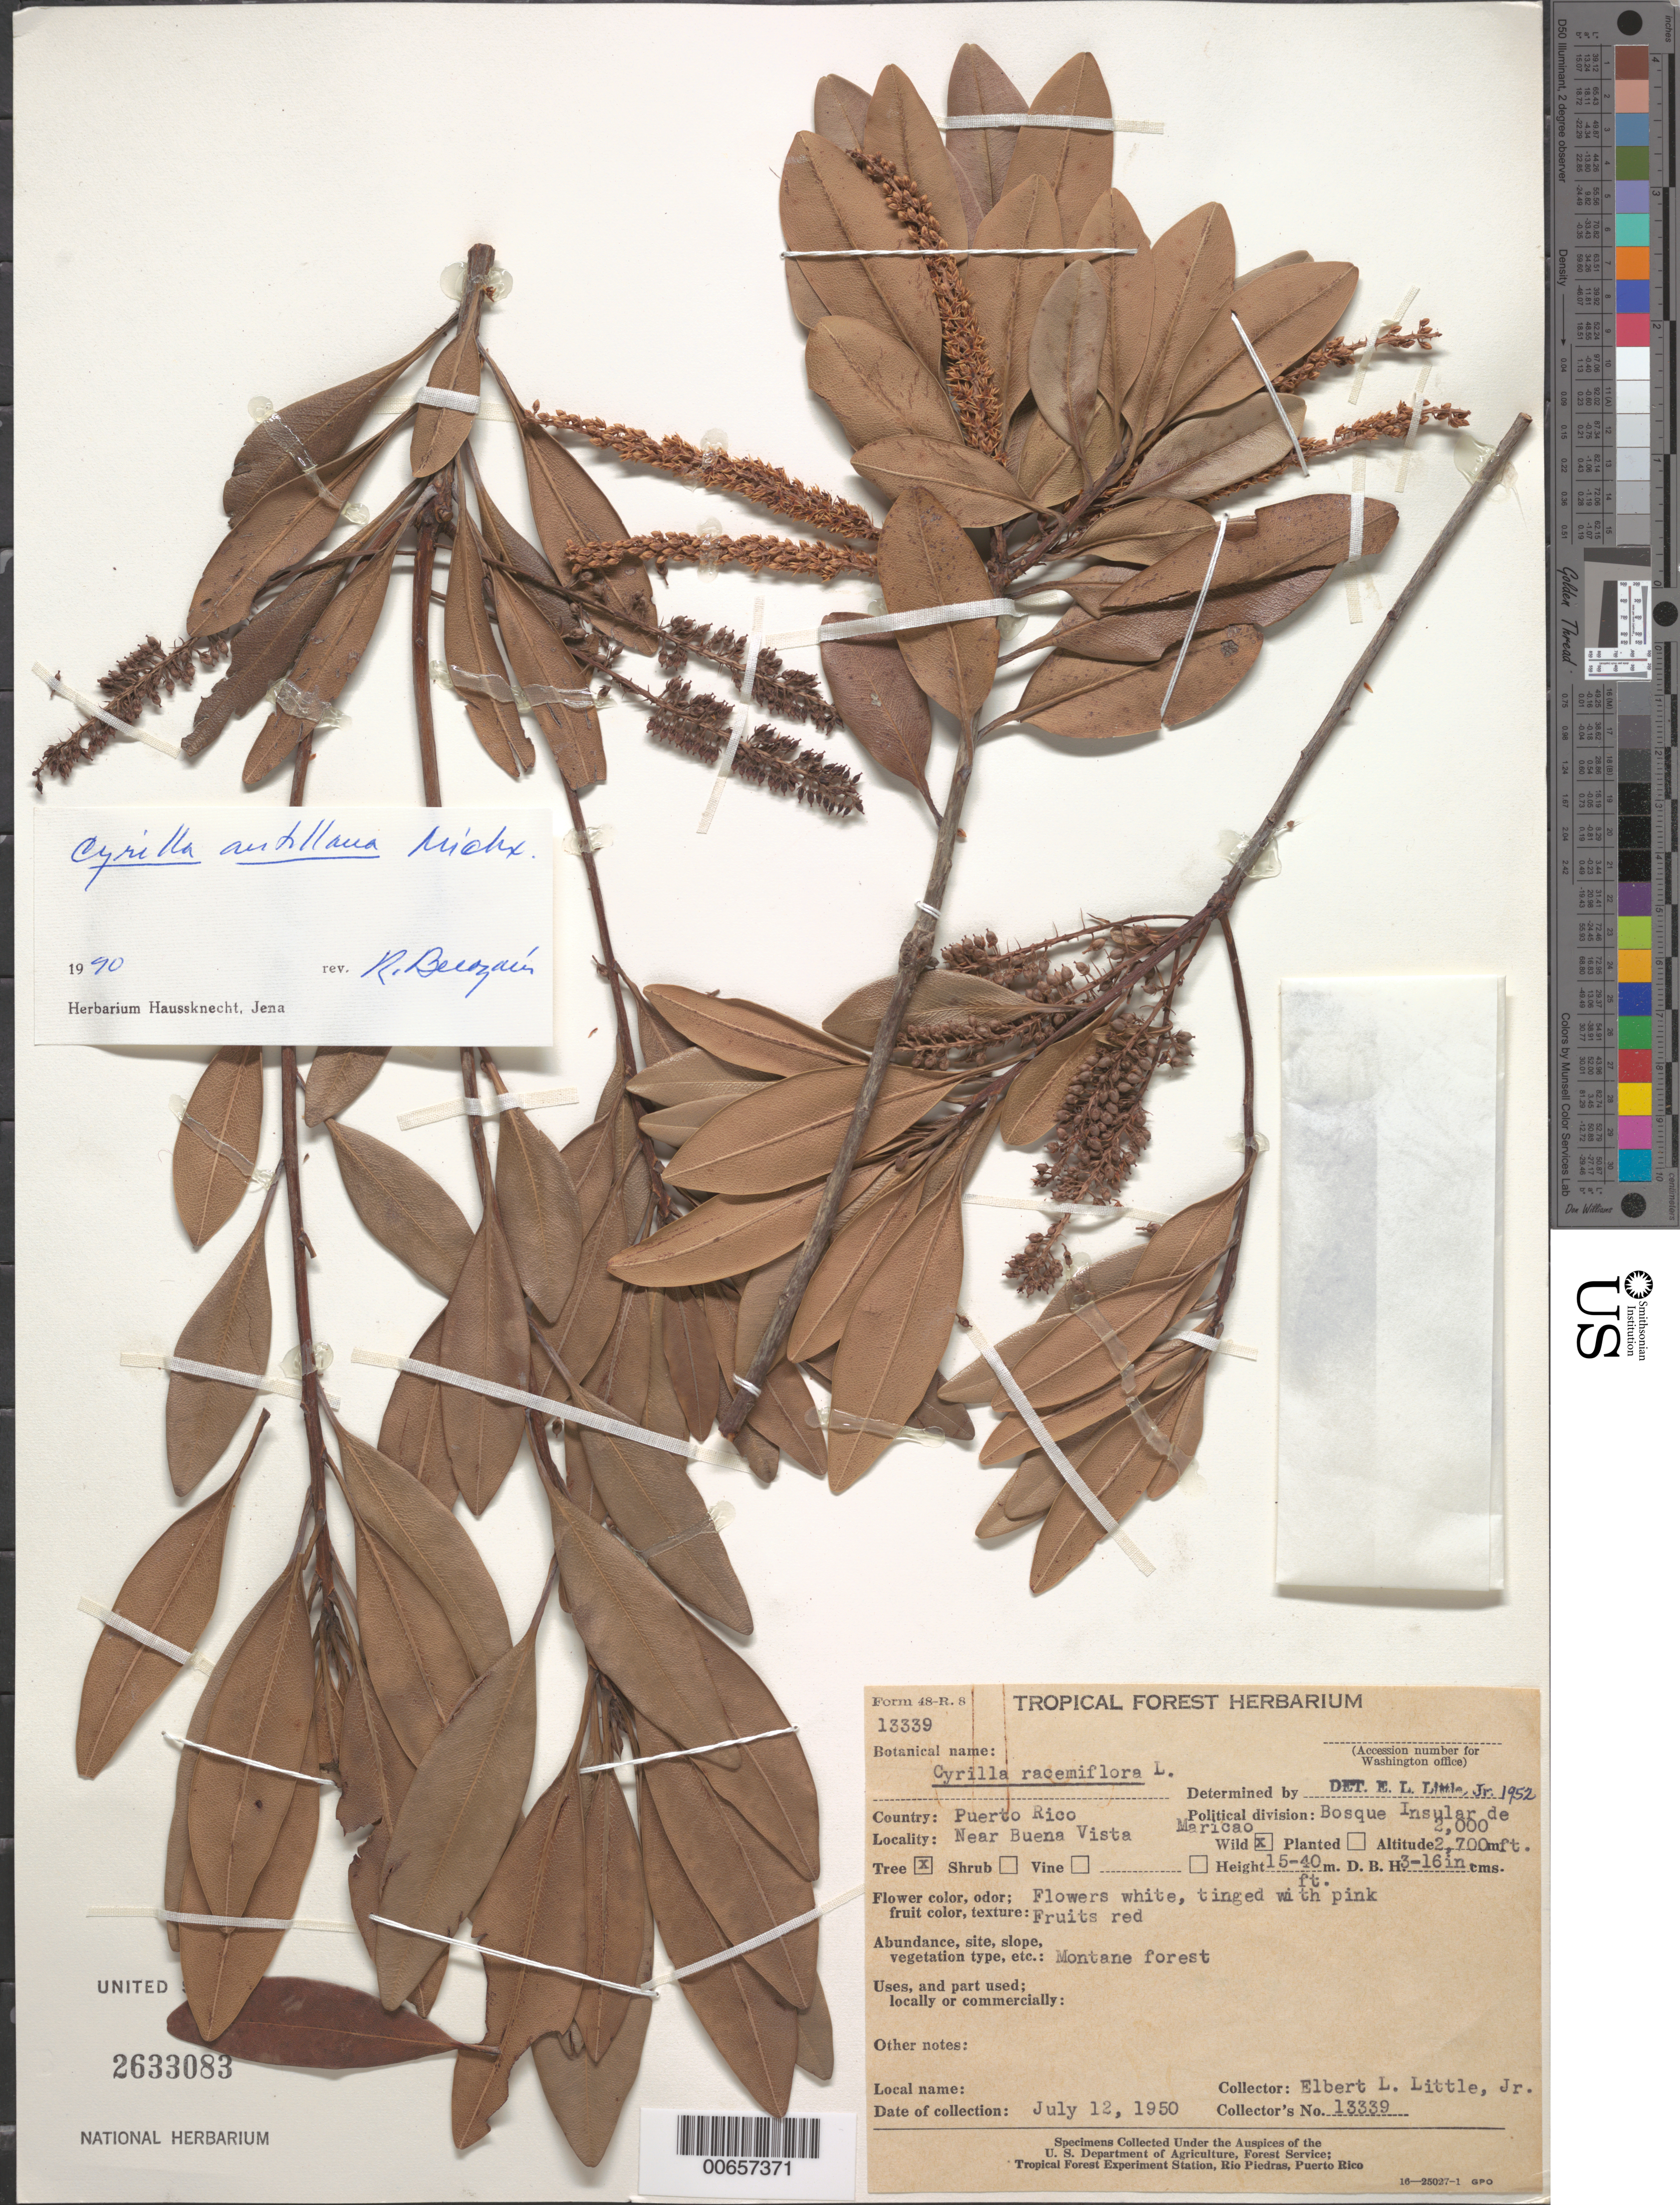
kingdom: Plantae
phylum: Tracheophyta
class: Magnoliopsida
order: Ericales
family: Cyrillaceae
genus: Cyrilla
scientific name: Cyrilla racemiflora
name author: L.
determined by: Berozain, R.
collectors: E. L. Little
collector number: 13339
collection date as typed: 12 Jul 1950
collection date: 1950-07-12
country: Puerto Rico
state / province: Maricao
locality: Buena Vista, Bosque Insular de Maricao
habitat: Montane forest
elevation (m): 610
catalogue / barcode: US 2633083